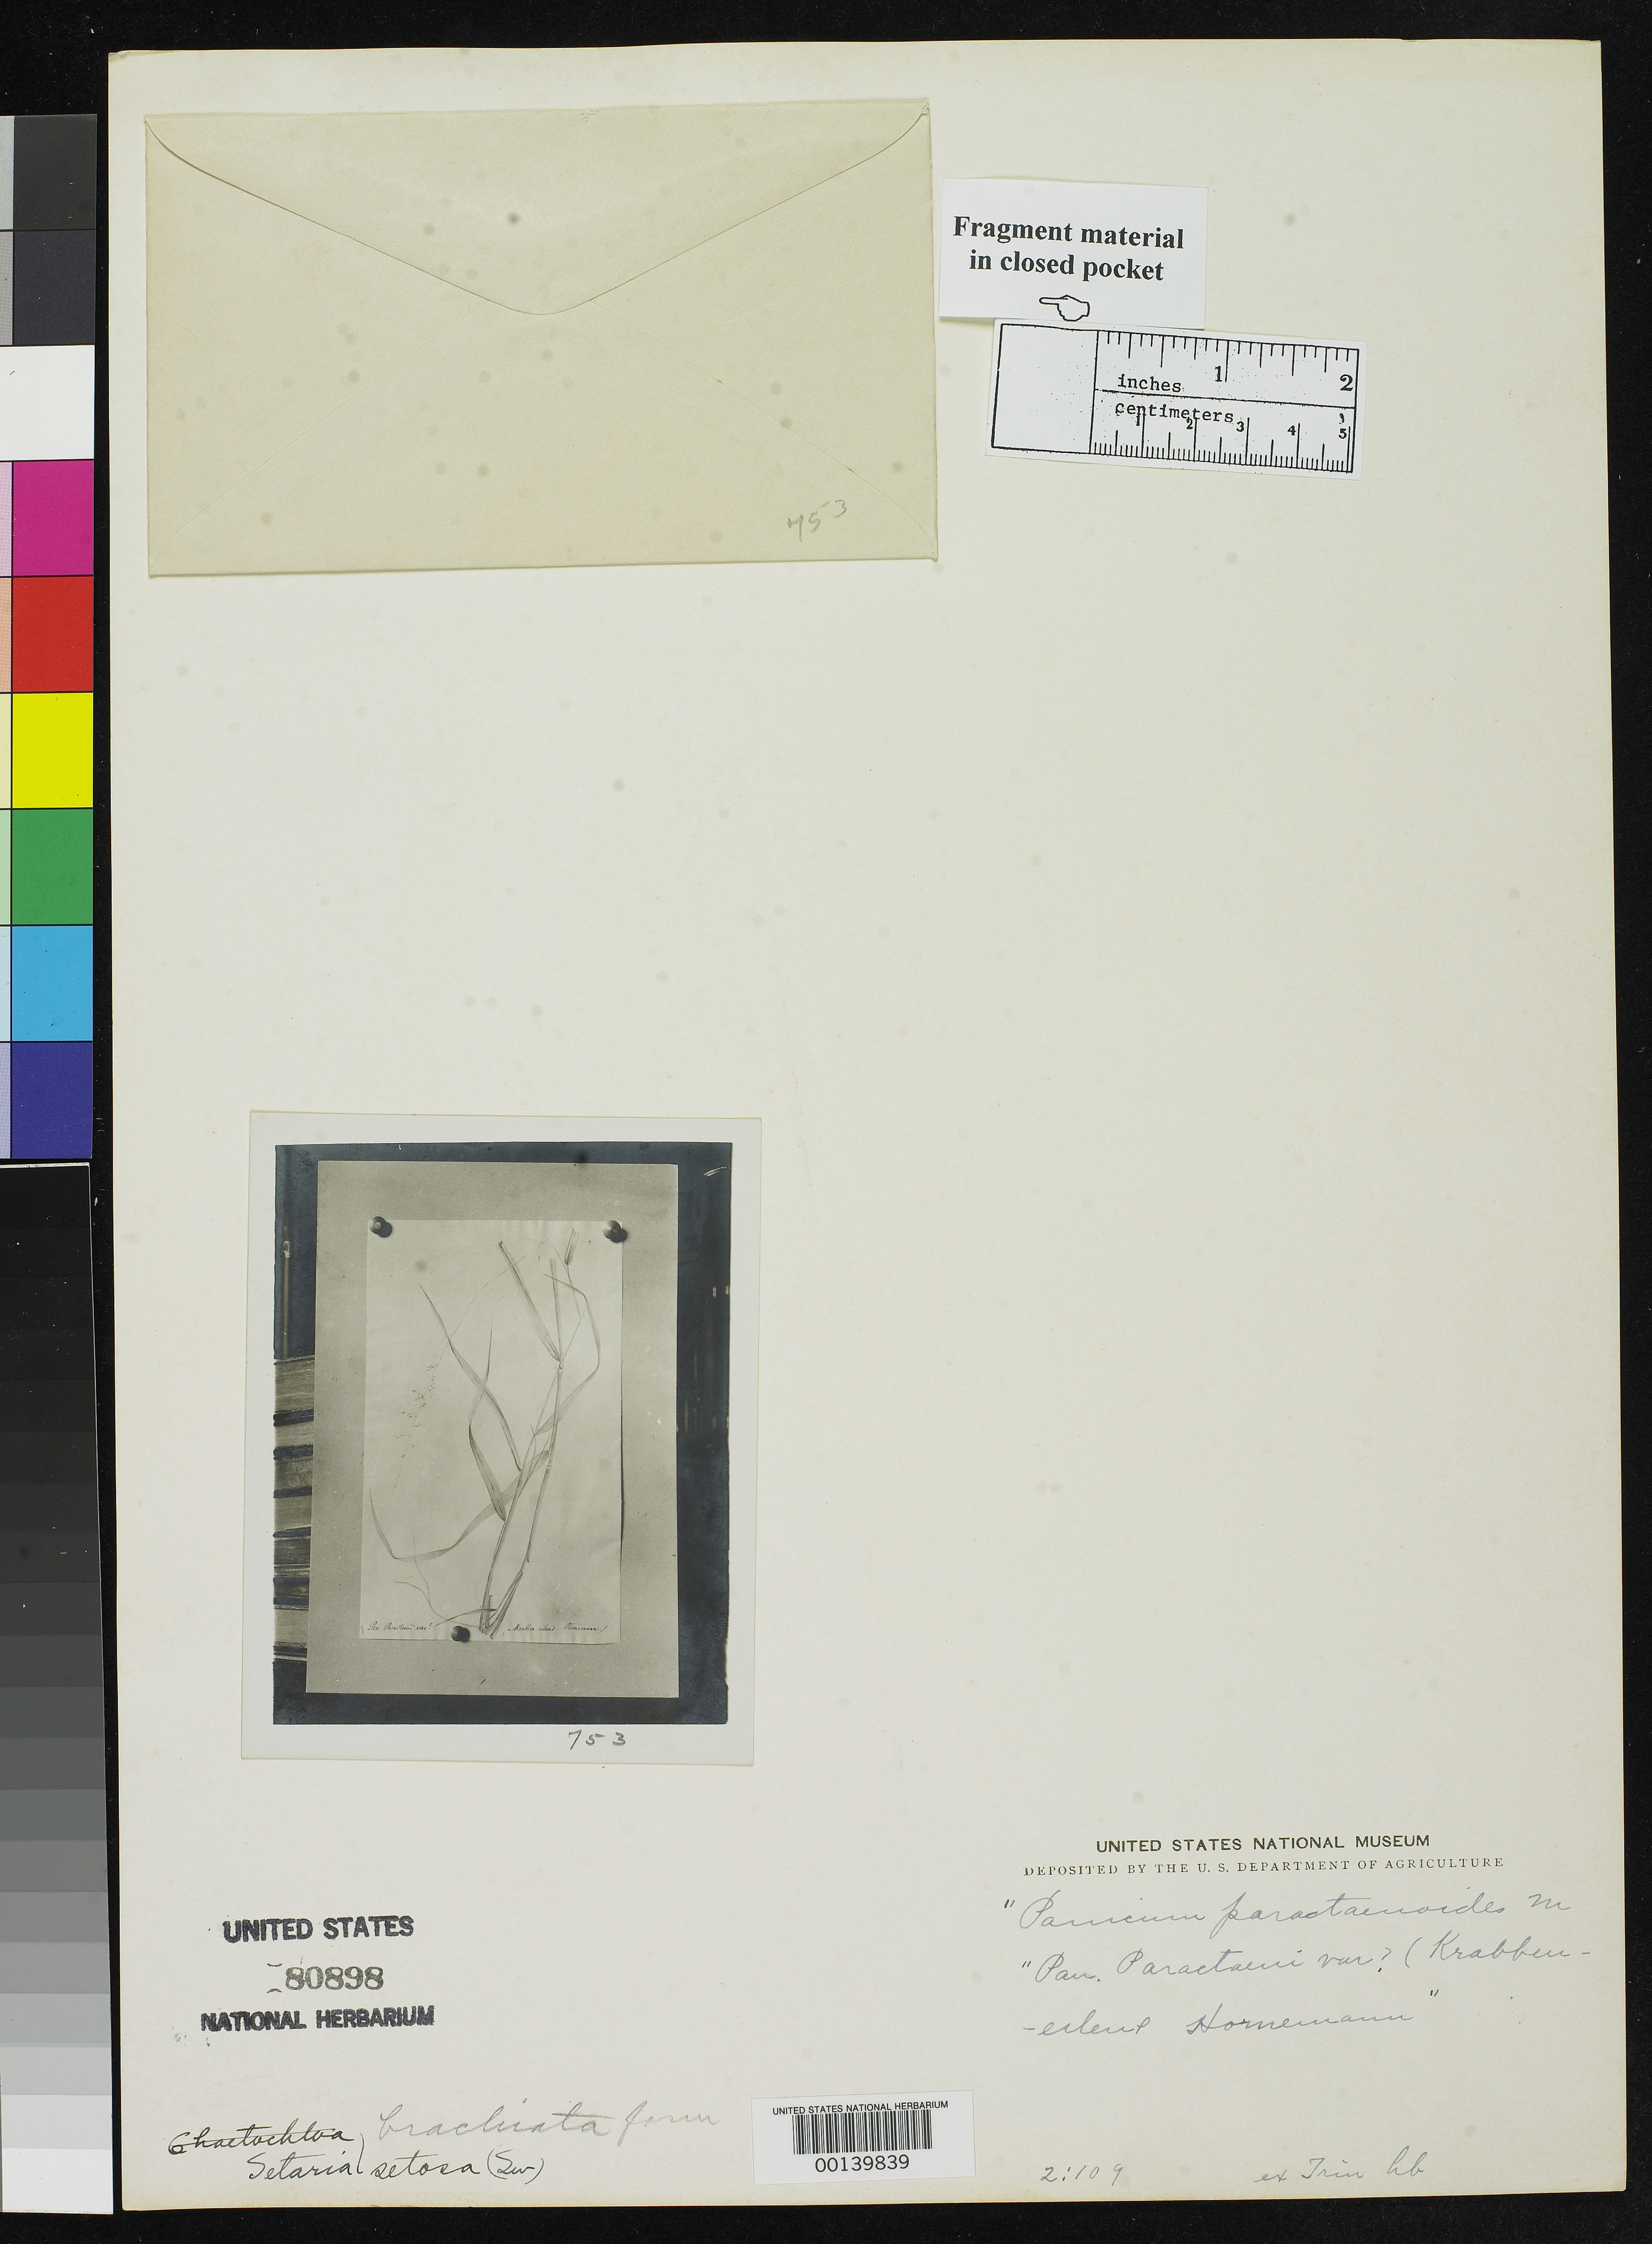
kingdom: Plantae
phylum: Tracheophyta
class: Liliopsida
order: Poales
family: Poaceae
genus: Panicum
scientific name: Panicum paractaenoides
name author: Trin.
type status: Type Fragment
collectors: J. W. Hornemann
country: Puerto Rico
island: Greater Antilles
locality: Crab Island.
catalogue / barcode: US 80898